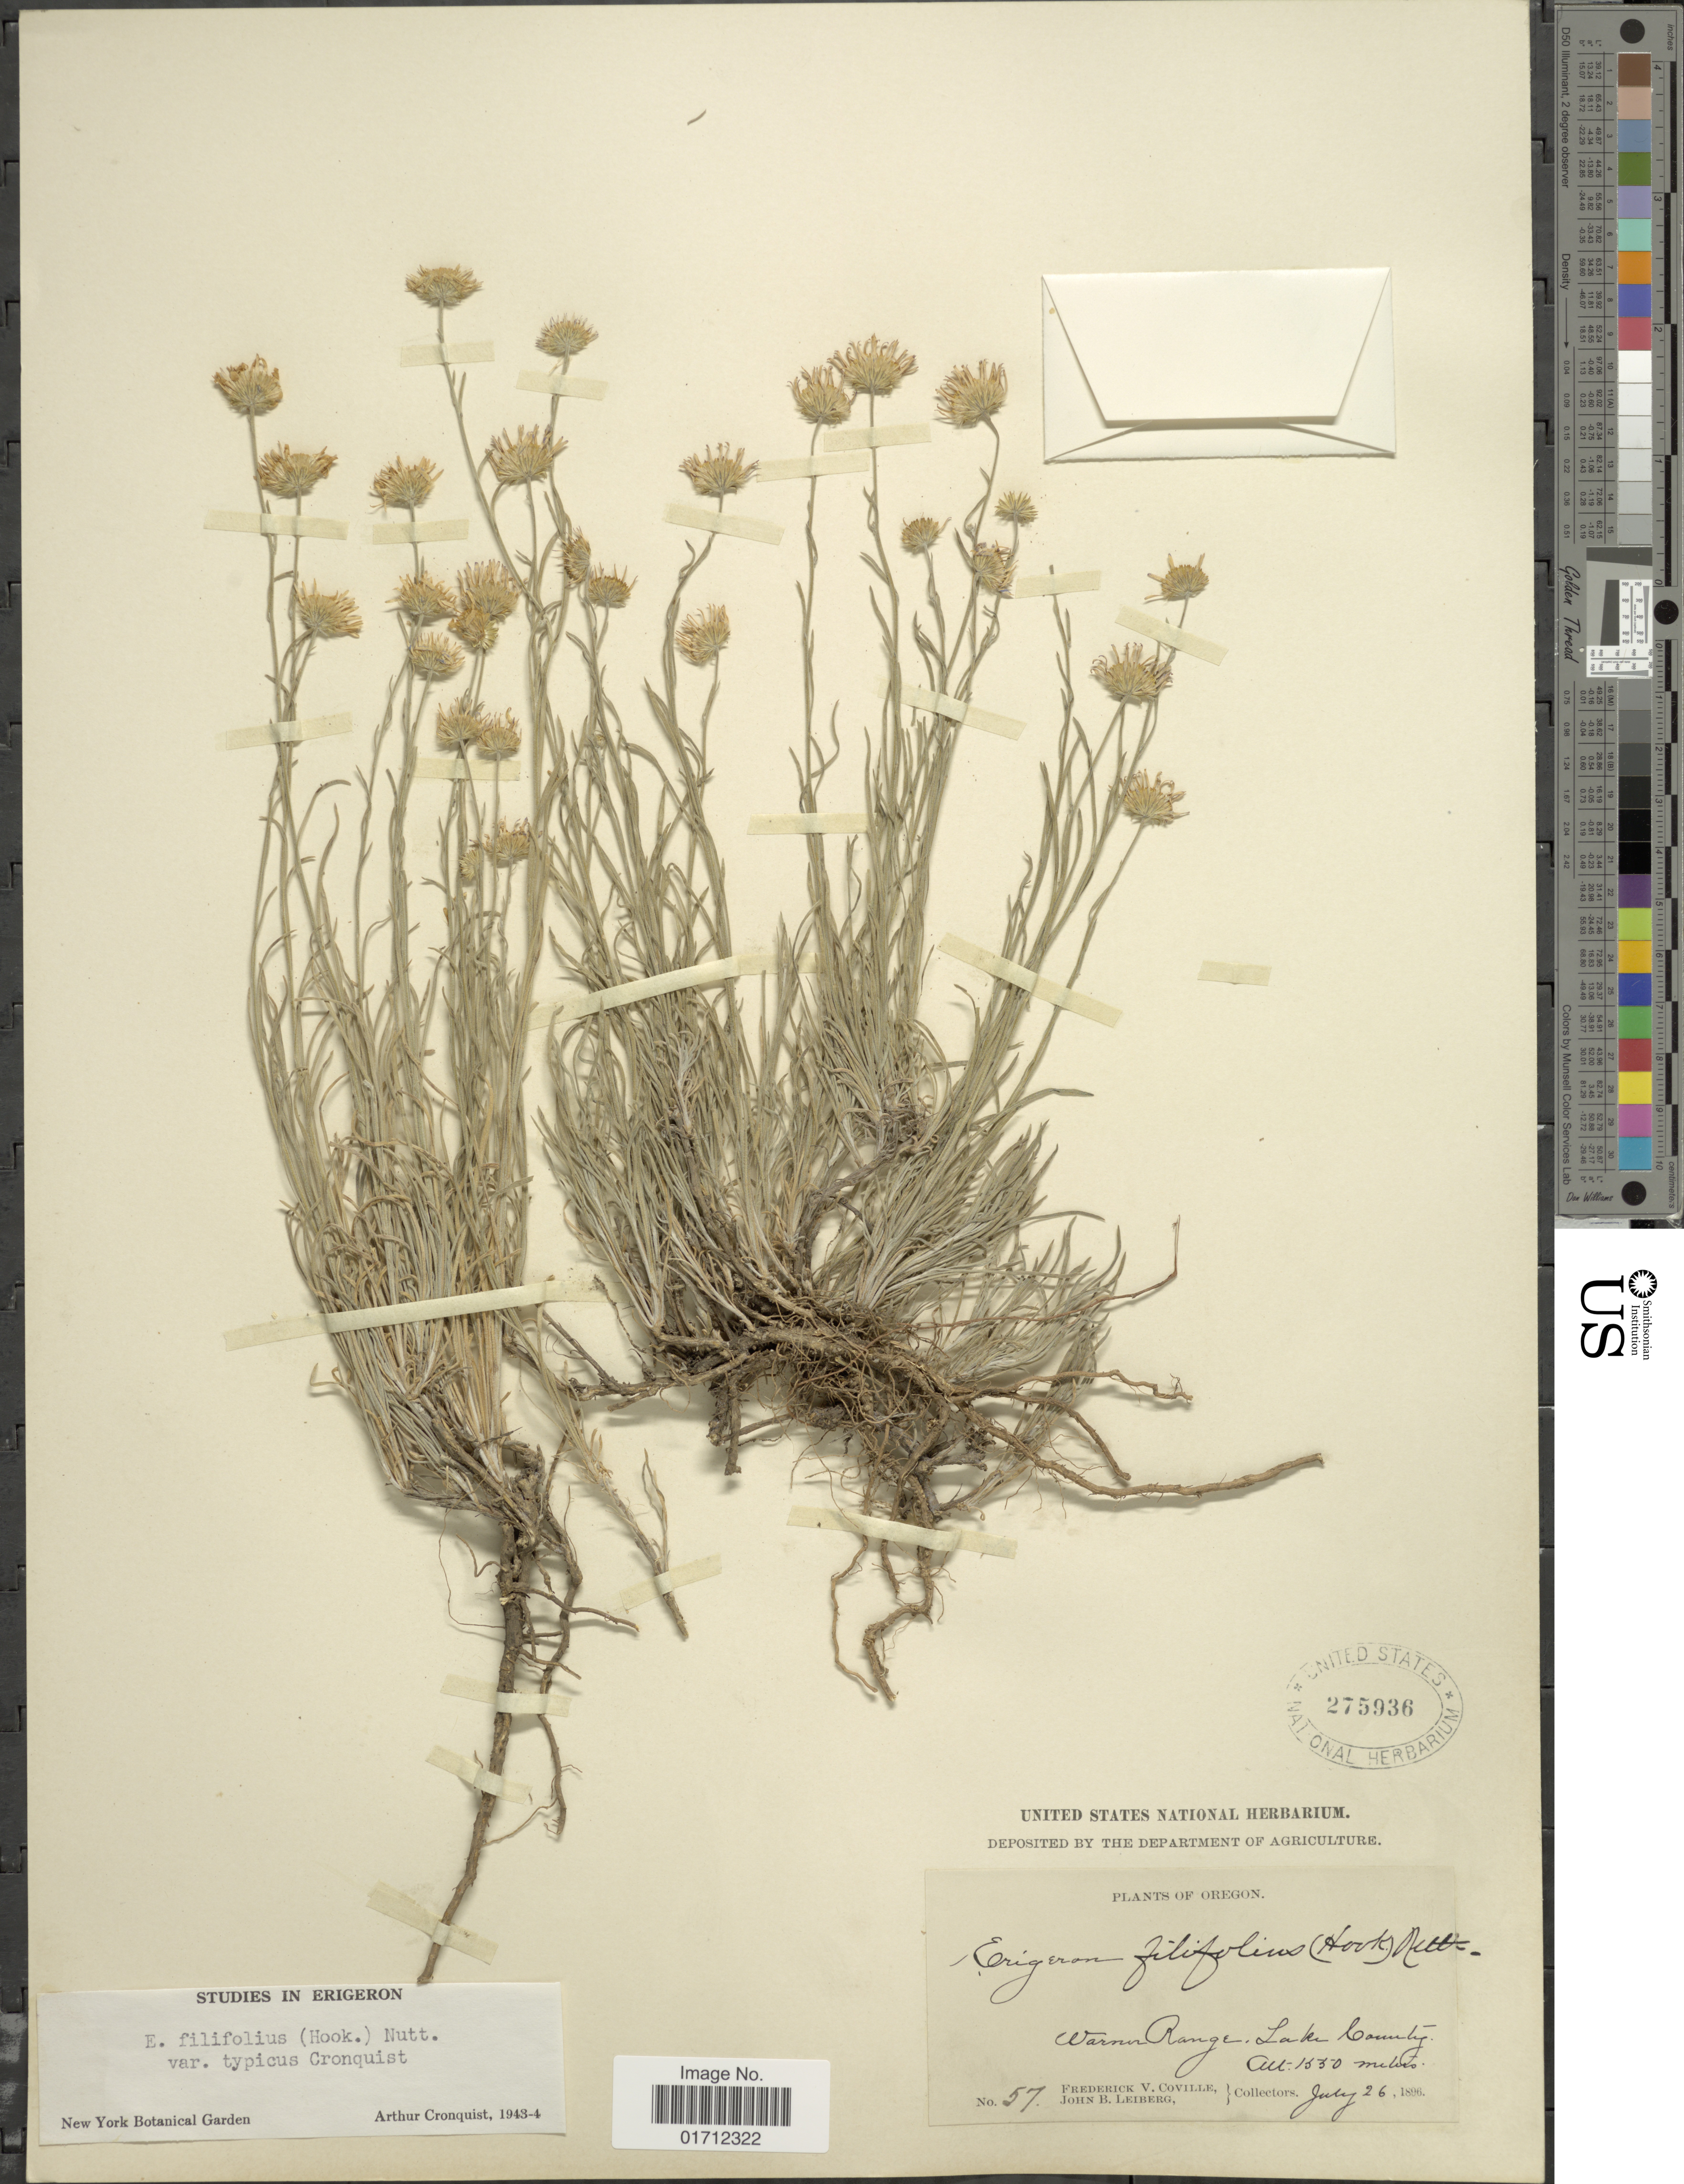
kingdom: Plantae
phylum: Tracheophyta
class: Magnoliopsida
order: Asterales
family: Asteraceae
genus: Erigeron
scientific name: Erigeron filifolius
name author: (Hook.) Nutt.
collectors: F. V. Coville & J. B. Leiberg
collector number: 57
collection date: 1896-07-26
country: United States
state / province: Oregon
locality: Warner Range, Lake County.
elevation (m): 1550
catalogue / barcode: US 275936